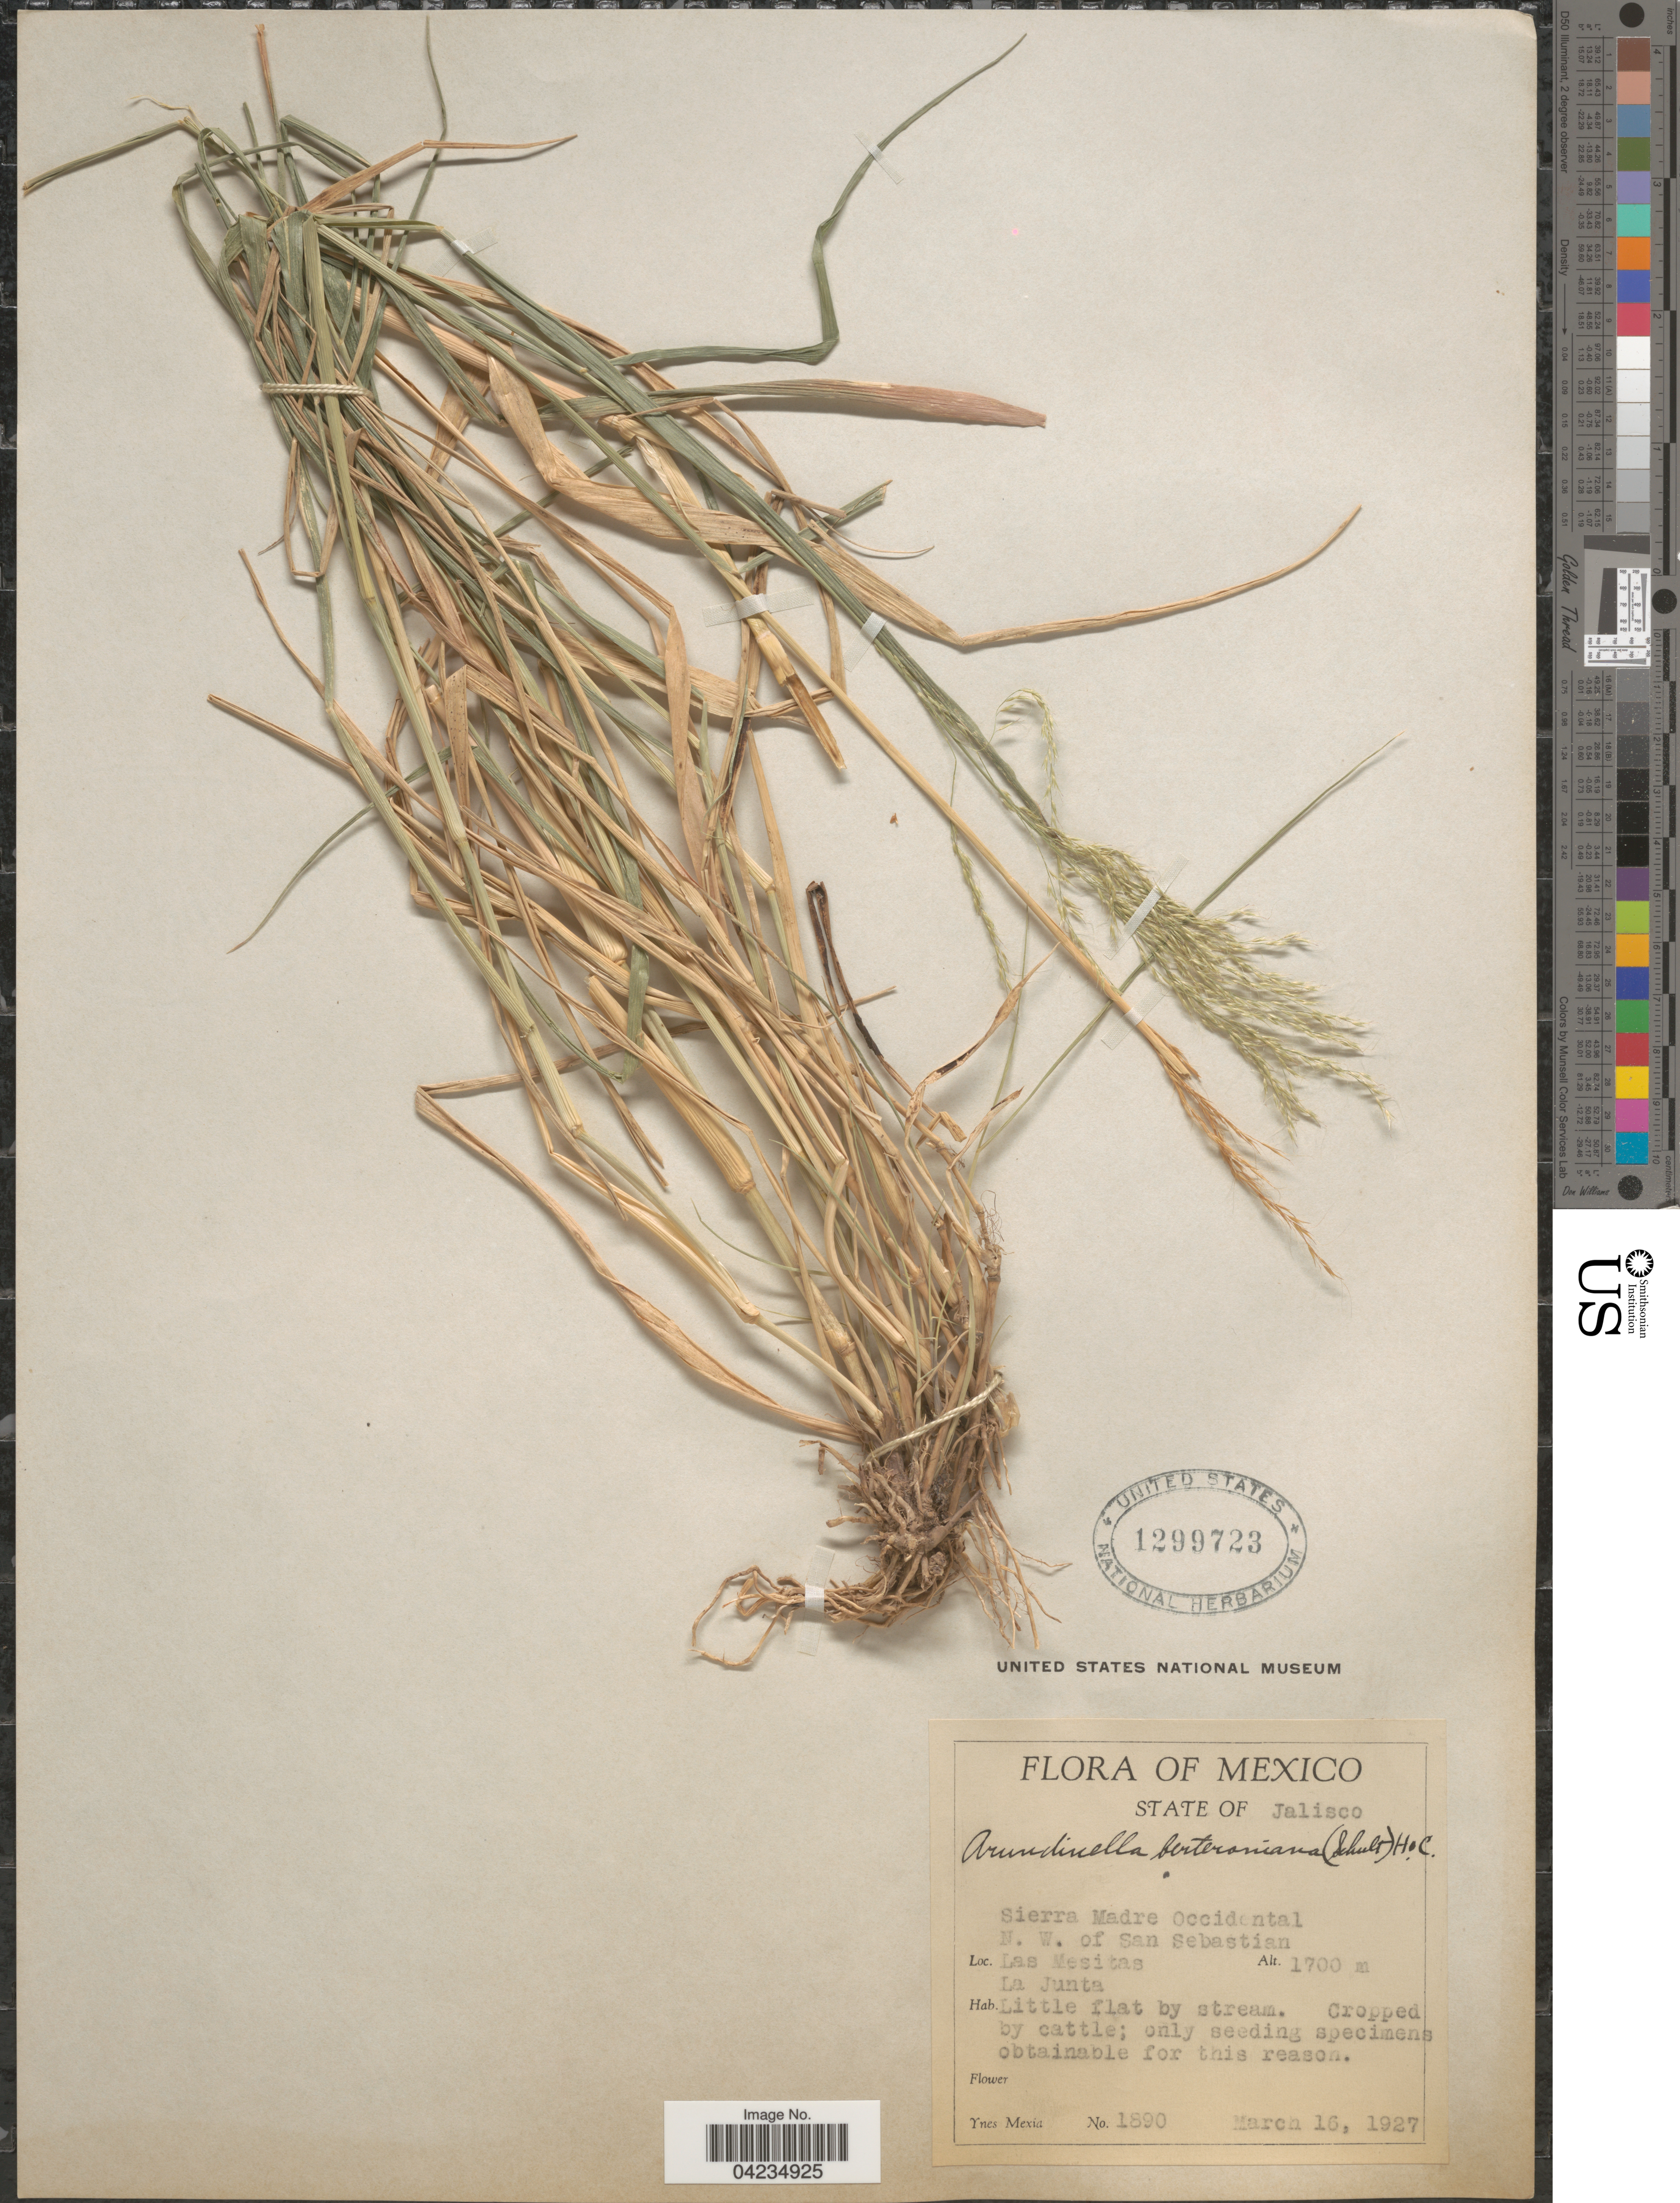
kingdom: Plantae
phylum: Tracheophyta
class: Liliopsida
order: Poales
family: Poaceae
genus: Arundinella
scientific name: Arundinella berteroniana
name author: (Schult.) Hitchc. & Chase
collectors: Y. Mexia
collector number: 1890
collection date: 1927-03-16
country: Mexico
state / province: Jalisco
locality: Sierra Madre Occidental. N. W. of San Sebastian. Las Mesitas.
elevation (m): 1700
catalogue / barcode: US 1299723